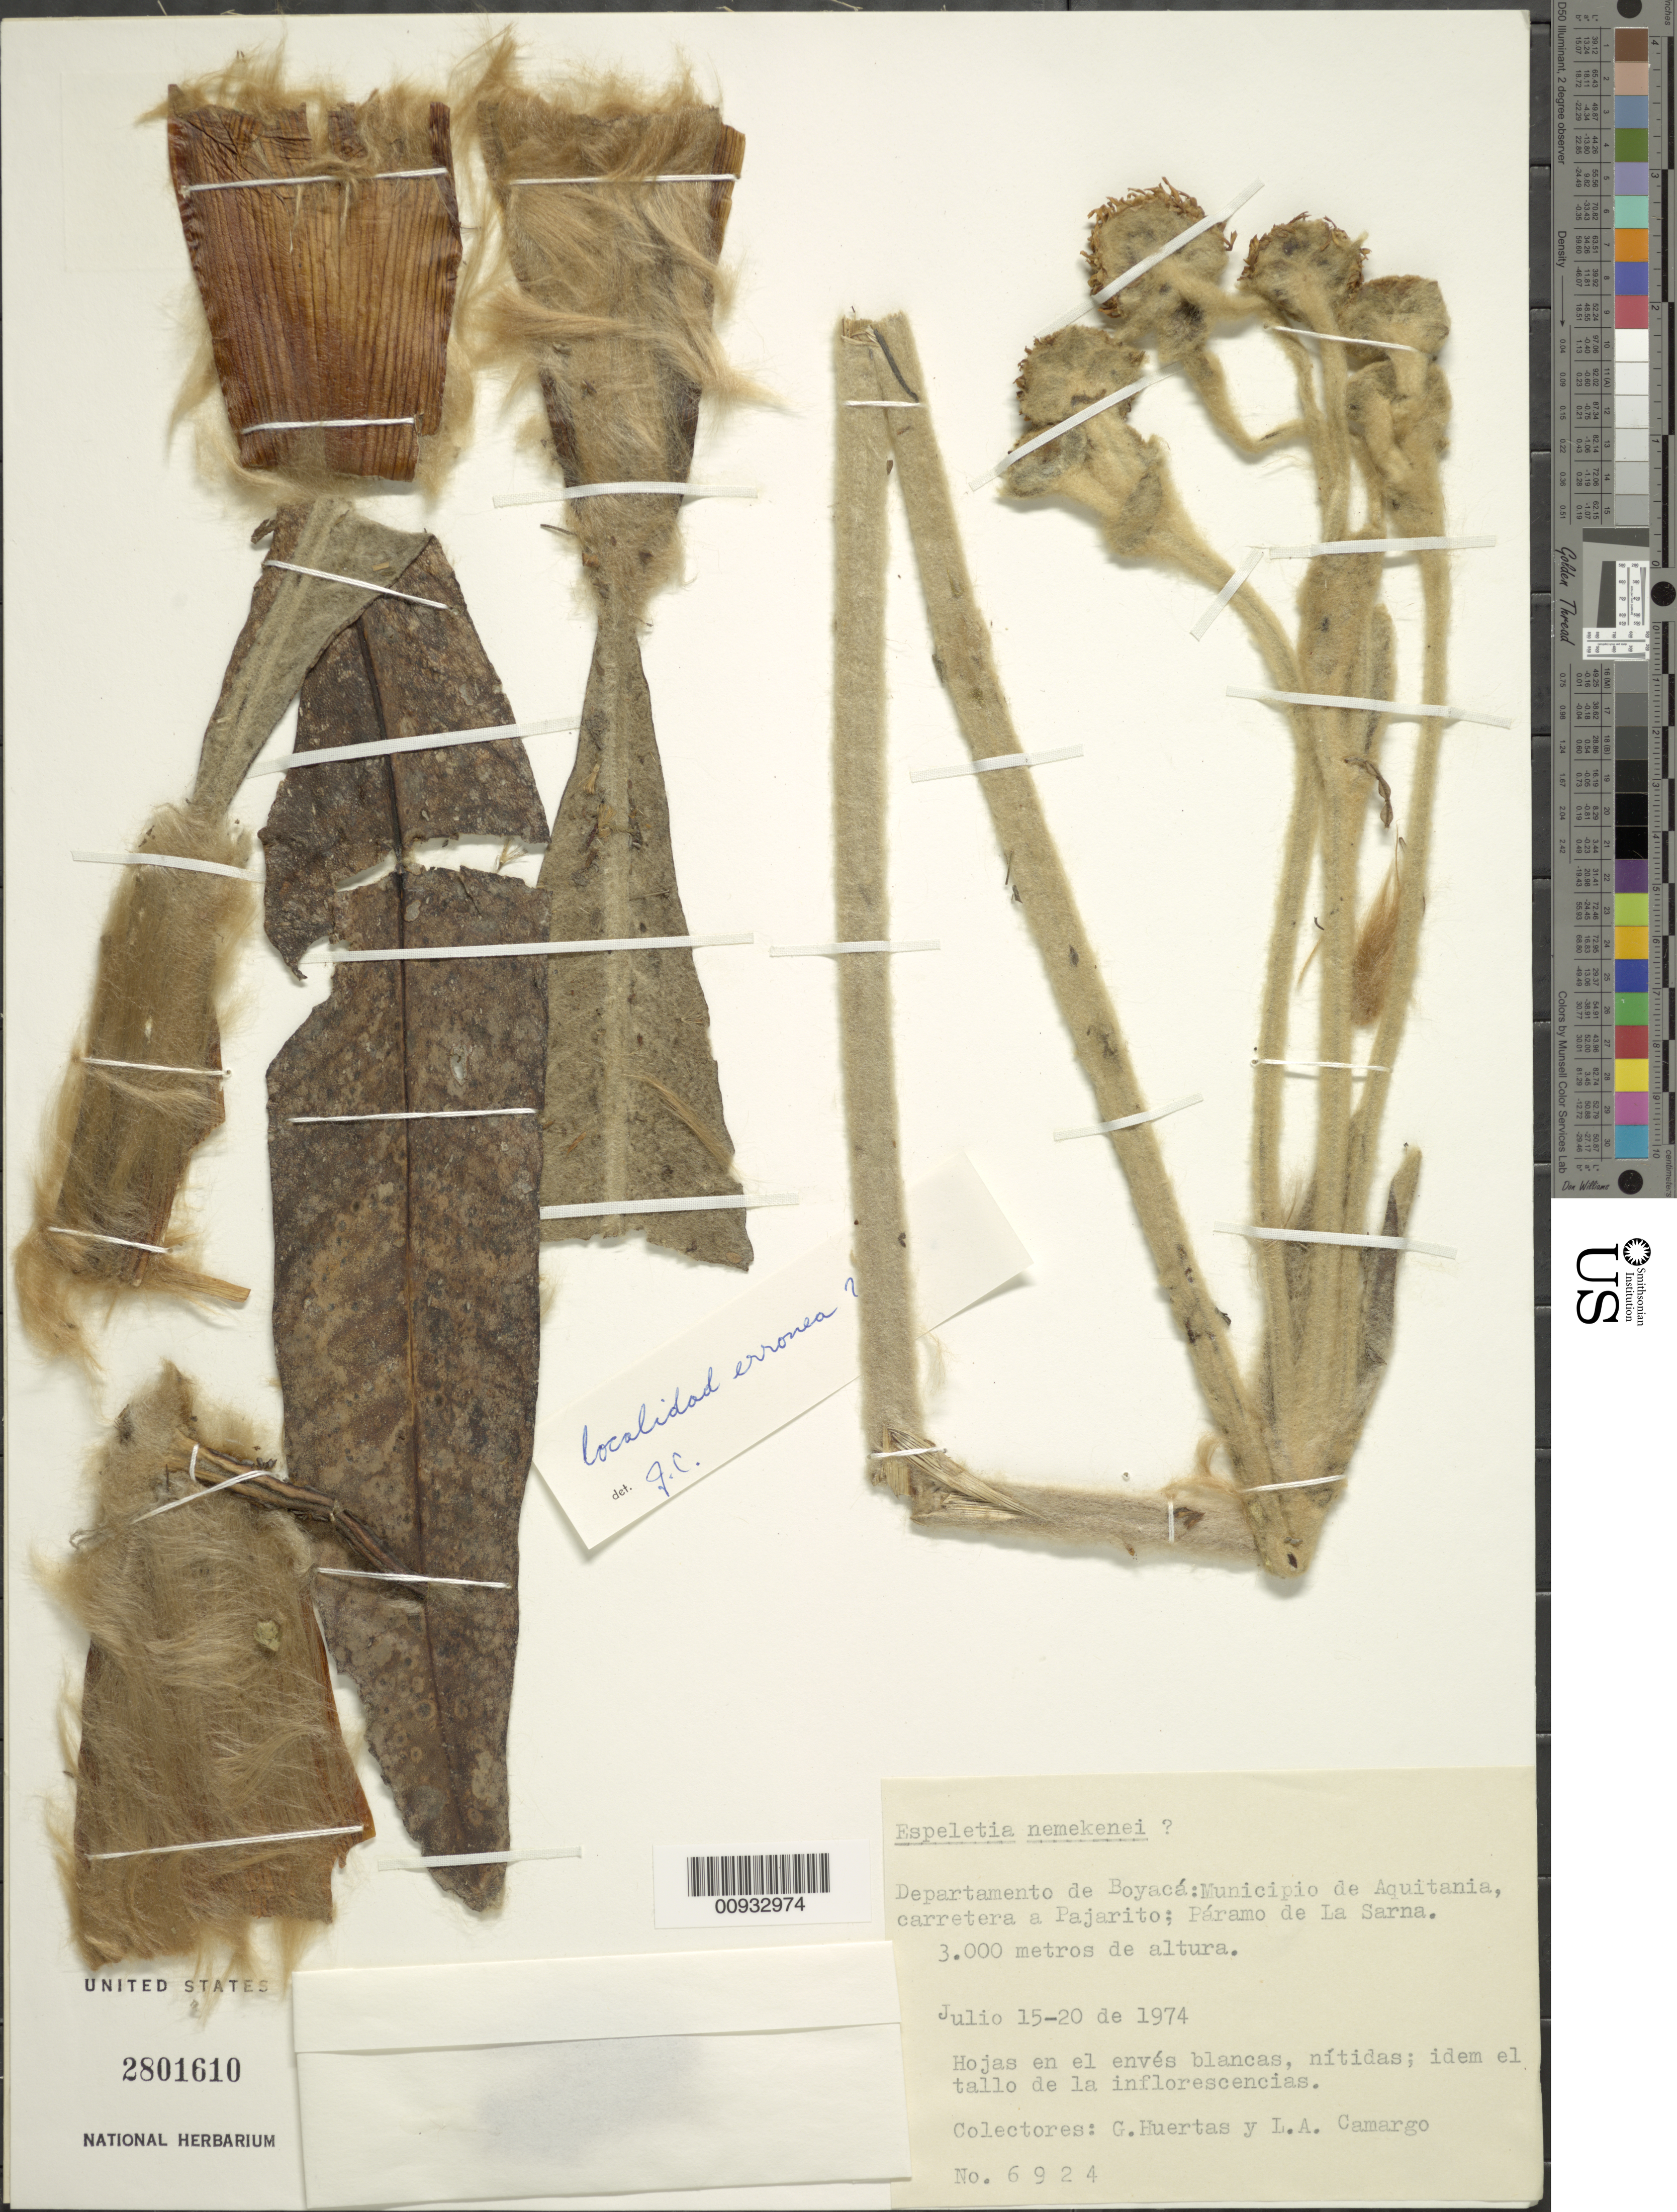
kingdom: Plantae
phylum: Tracheophyta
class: Magnoliopsida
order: Asterales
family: Asteraceae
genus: Espeletia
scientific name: Espeletia nemekenei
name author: Cuatrec.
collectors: C. Huertas & L. A. Camargo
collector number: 6924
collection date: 1974-07-15/1974-07-20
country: Colombia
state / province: Boyacá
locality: Municipio de Aquitania, carretera a Pajarito, Parami de La Sarna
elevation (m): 3000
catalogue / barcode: US 2801610